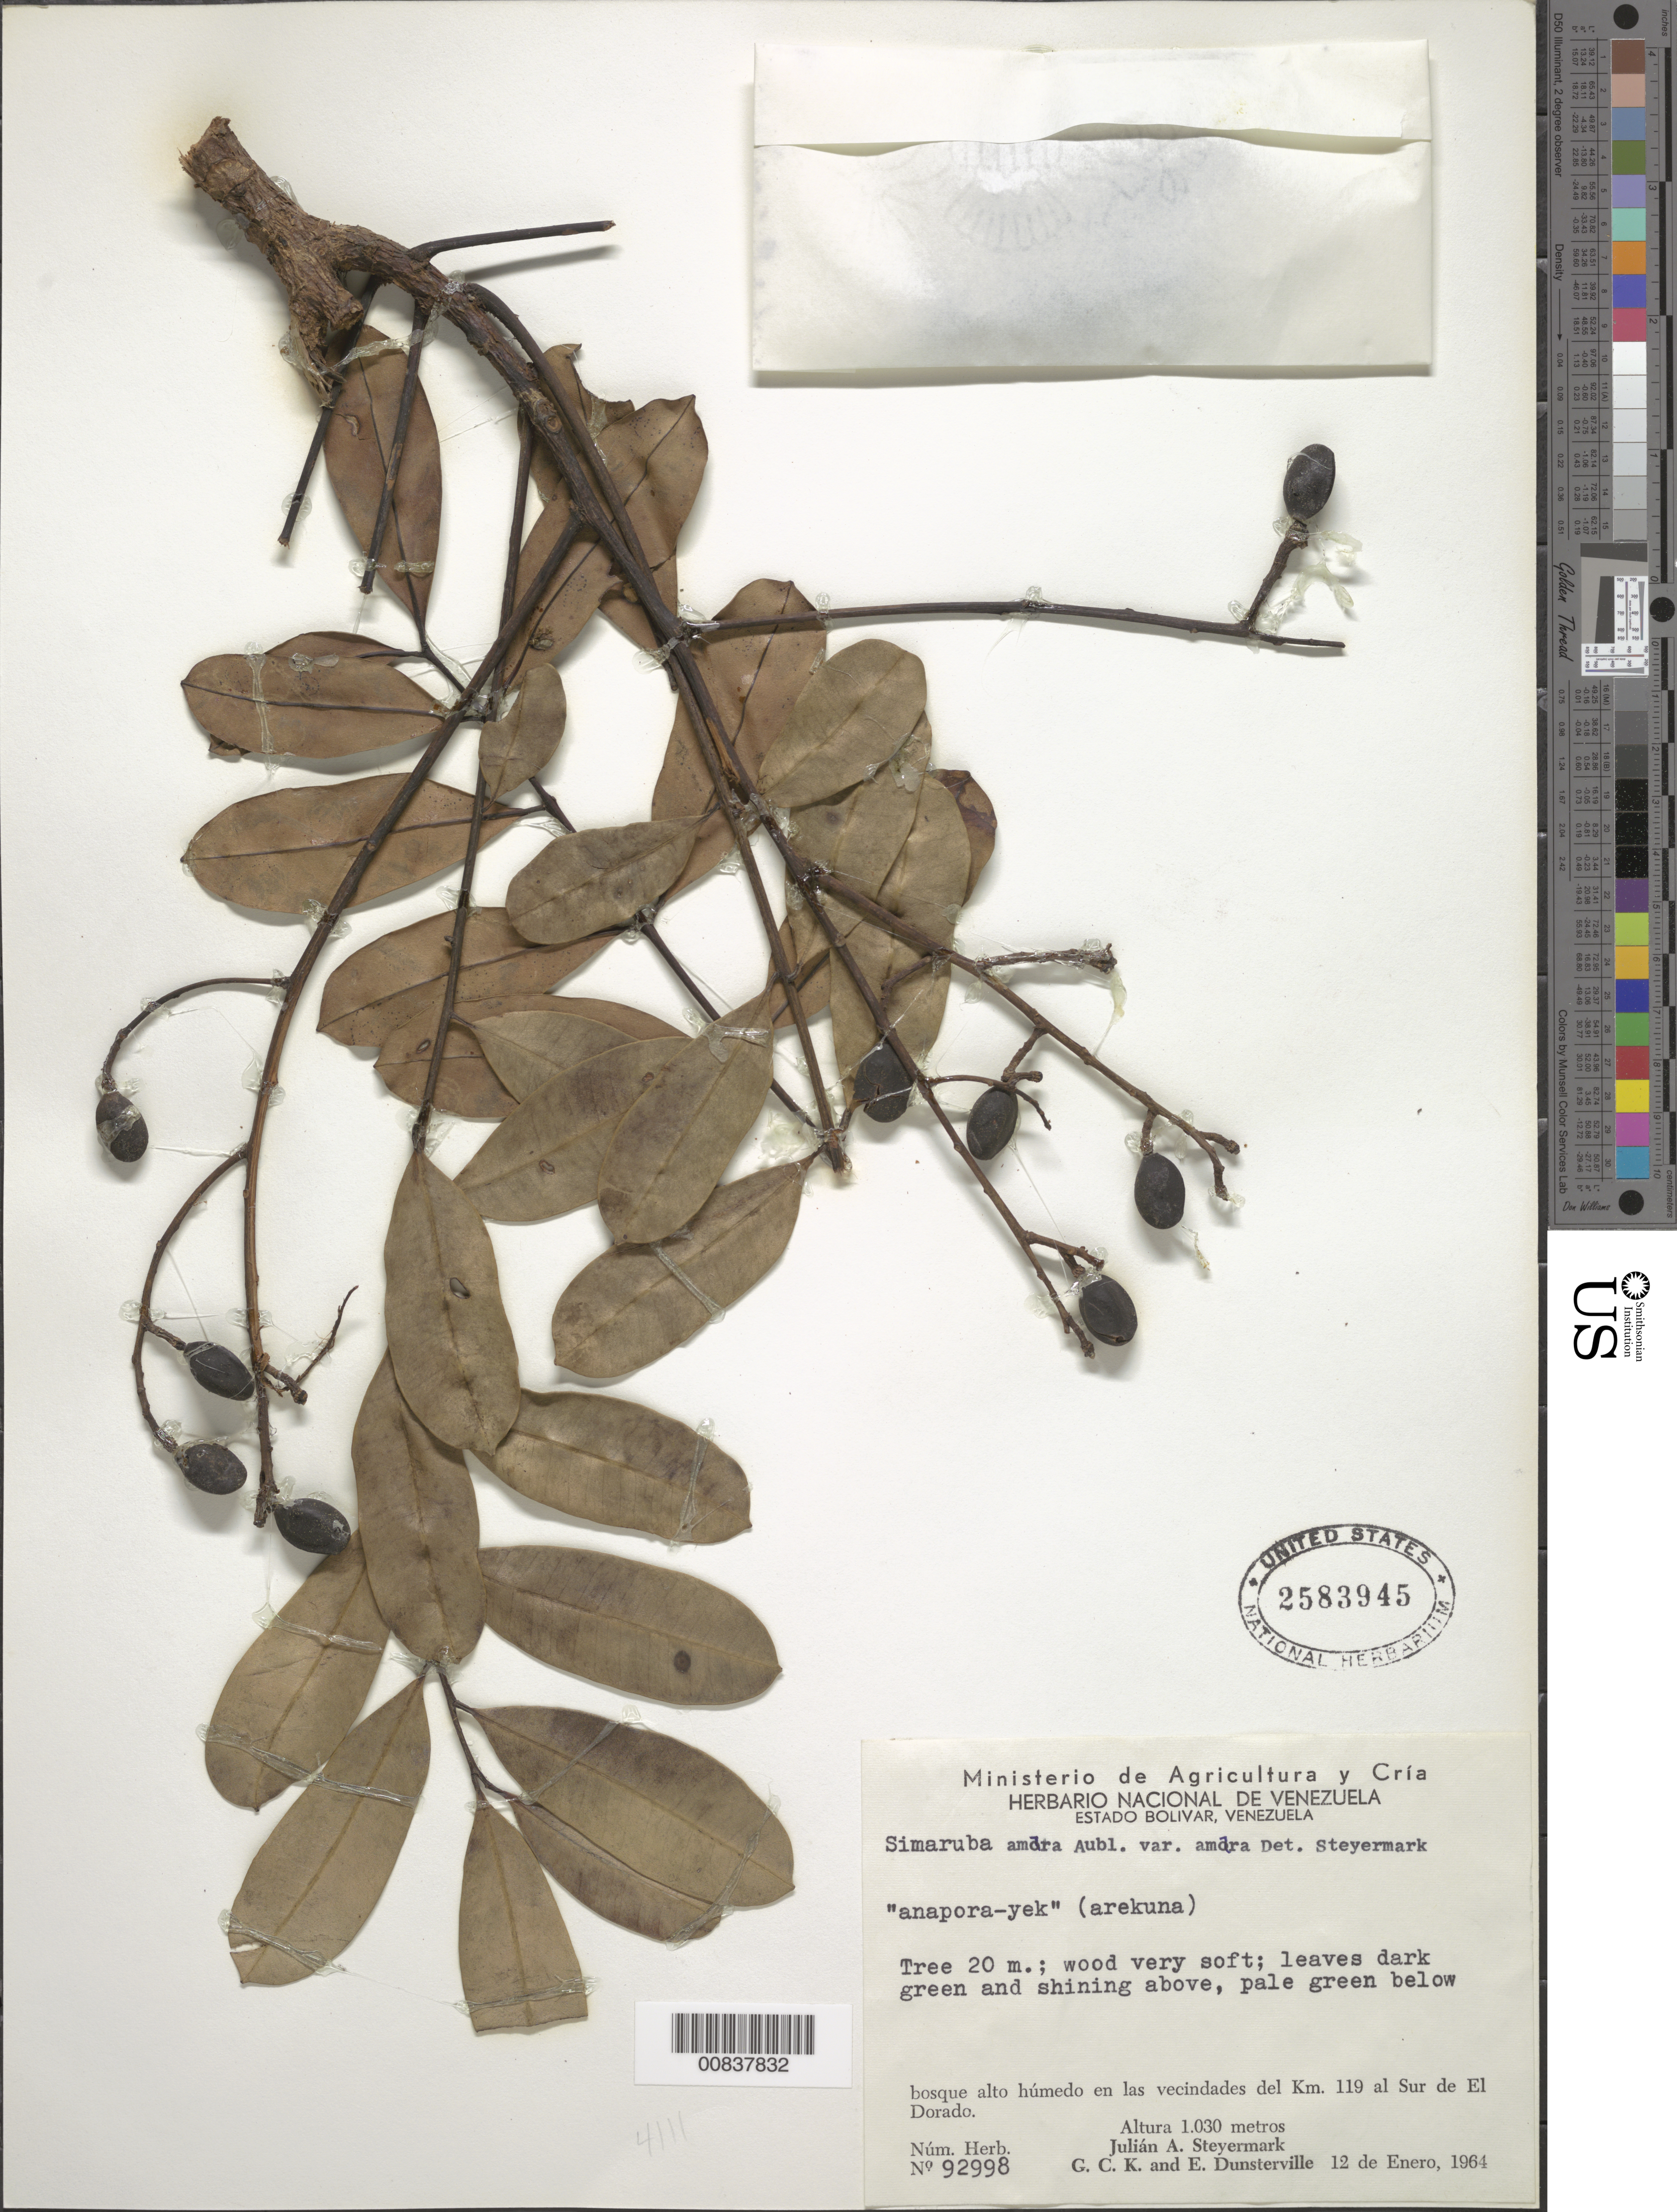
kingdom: Plantae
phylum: Tracheophyta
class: Magnoliopsida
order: Sapindales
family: Simaroubaceae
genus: Simarouba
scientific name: Simarouba amara var. amara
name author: Aubl.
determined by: Steyermark, Julian A., (VEN)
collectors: J. Steyermark, G. C. K. Dunsterville & E. Dunsterville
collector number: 92998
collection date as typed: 12-Jan-64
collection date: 1964-01-12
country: Venezuela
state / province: Bolívar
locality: El Dorado, S of; km 119 vic.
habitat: High, humid forest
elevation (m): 1030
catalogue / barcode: US 2583945